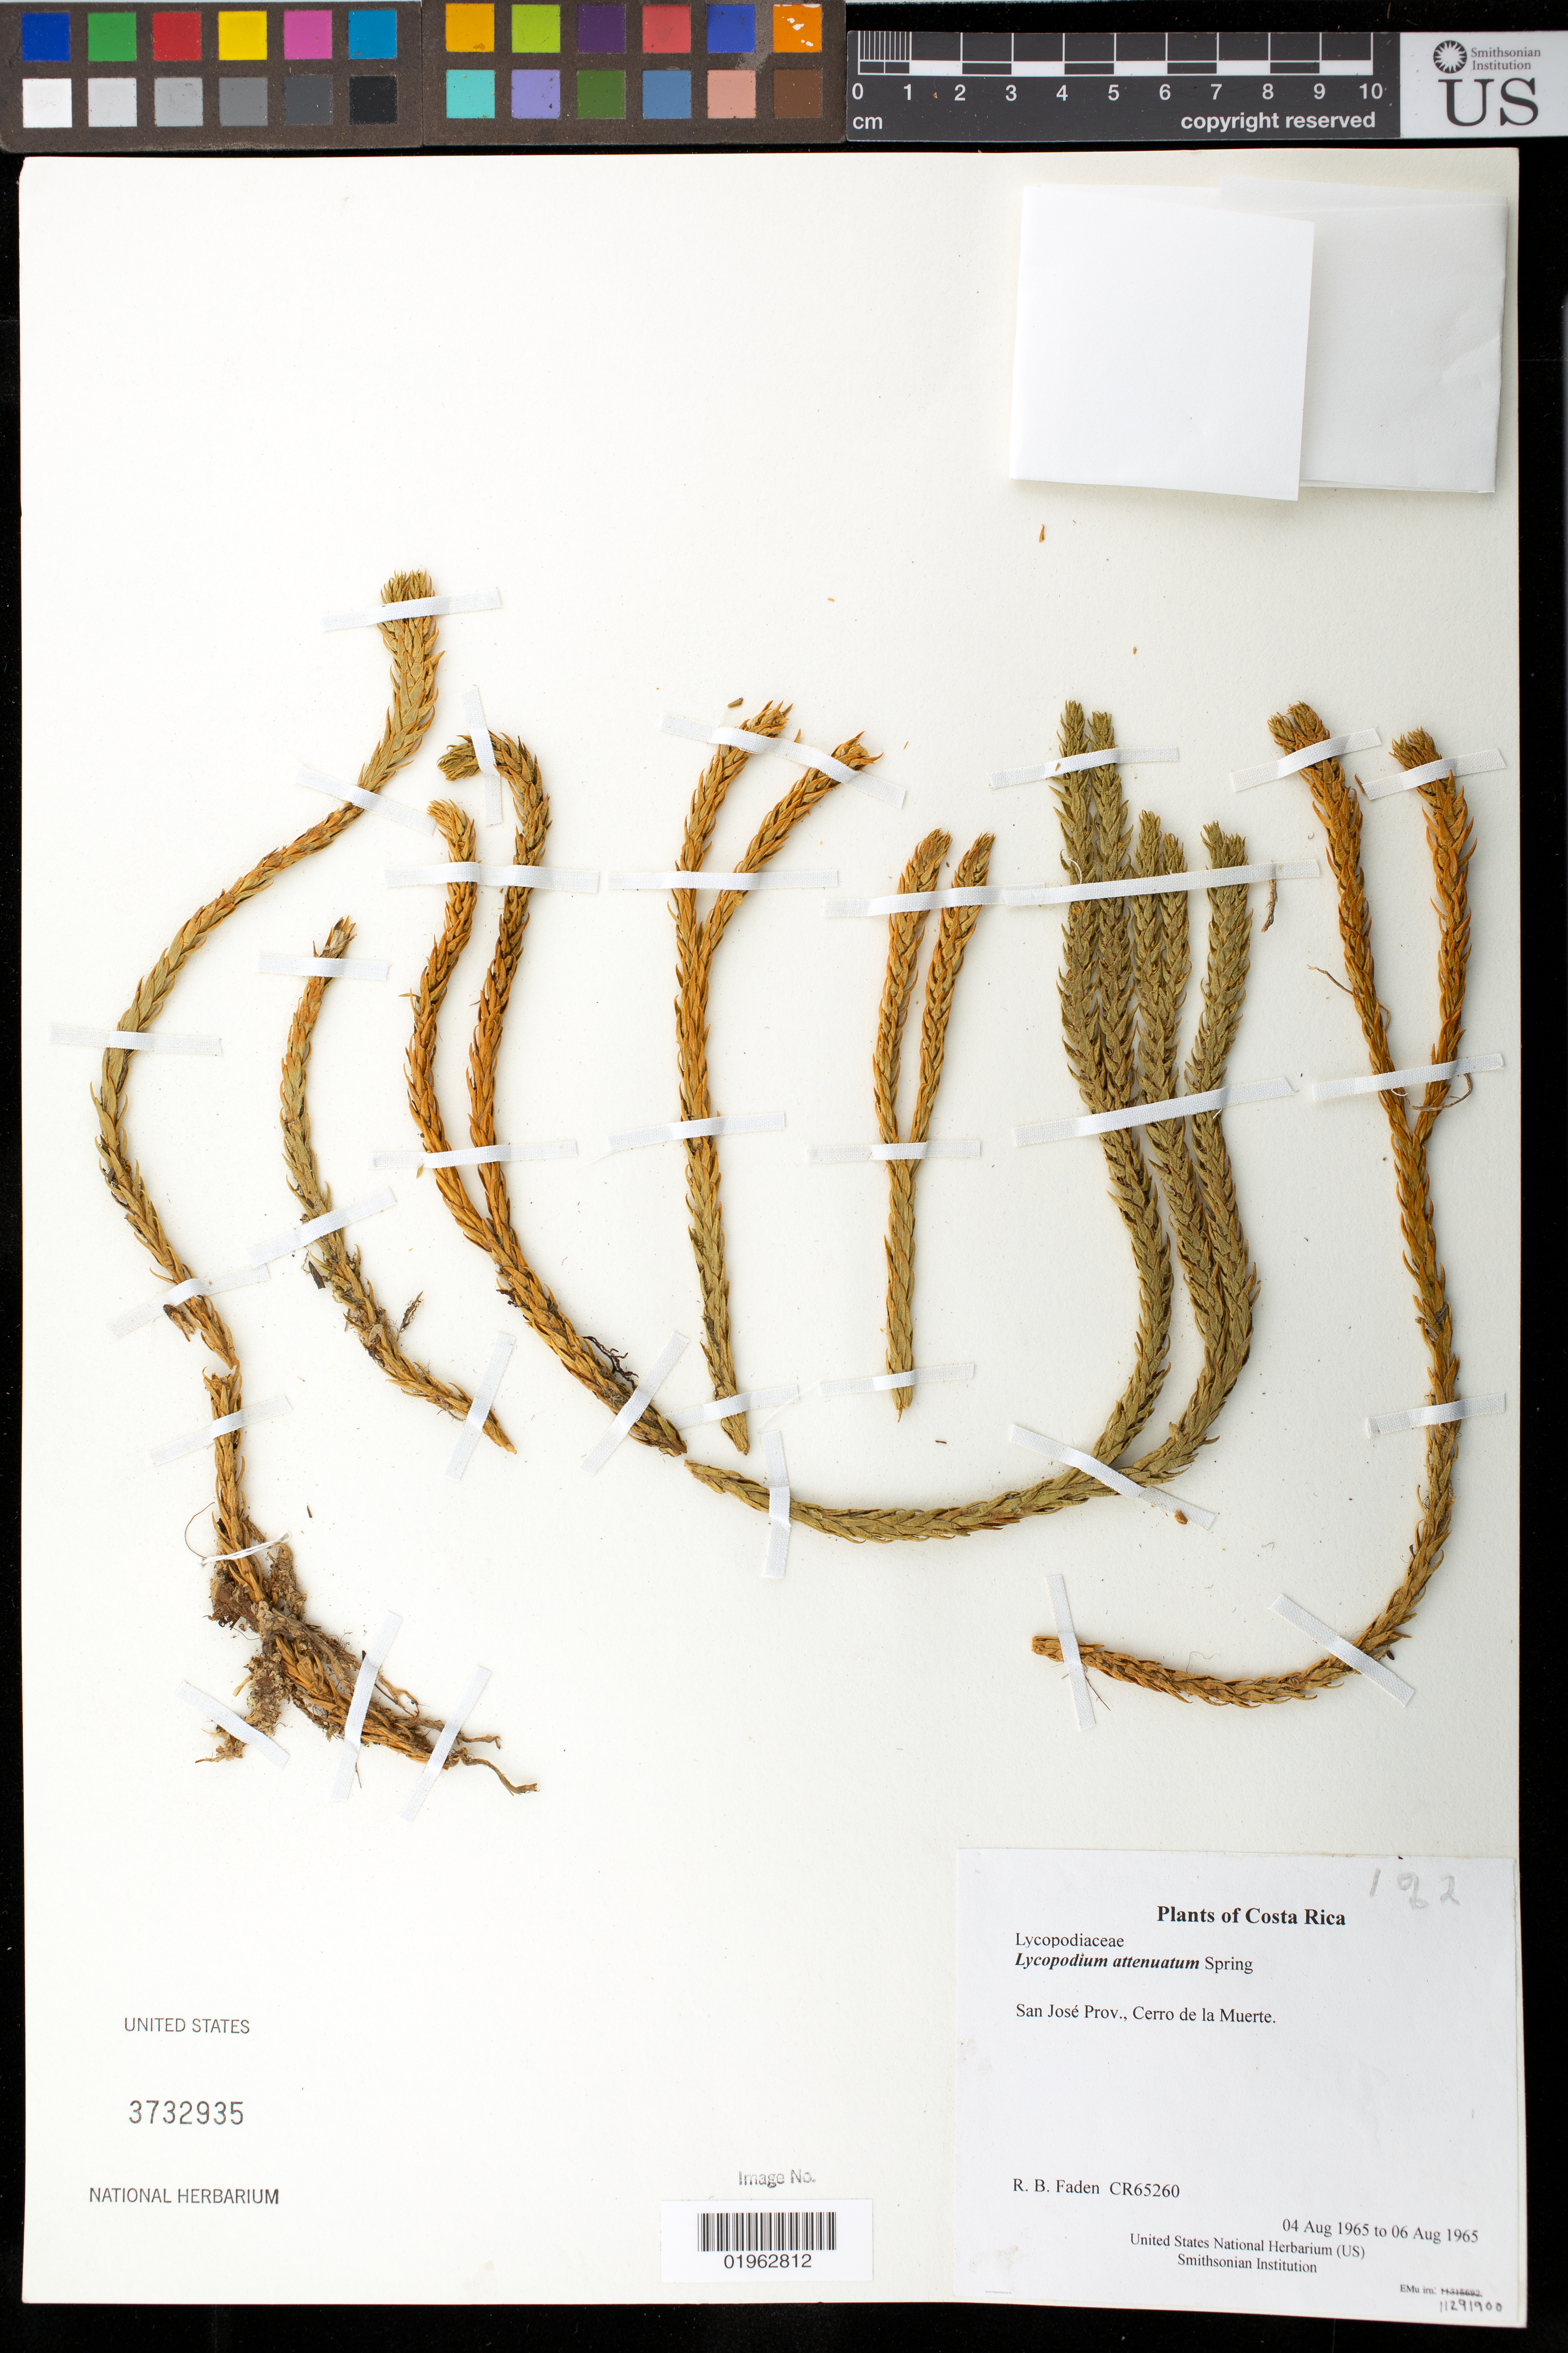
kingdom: Plantae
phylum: Tracheophyta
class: Lycopodiopsida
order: Lycopodiales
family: Lycopodiaceae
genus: Phlegmariurus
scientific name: Phlegmariurus attenuatus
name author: (Spring) B. Øllg.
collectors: R. B. Faden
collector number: CR65260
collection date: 1965-08-04/1965-08-06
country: Costa Rica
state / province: San José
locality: Cerro de la Muerte.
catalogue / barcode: US 3732935